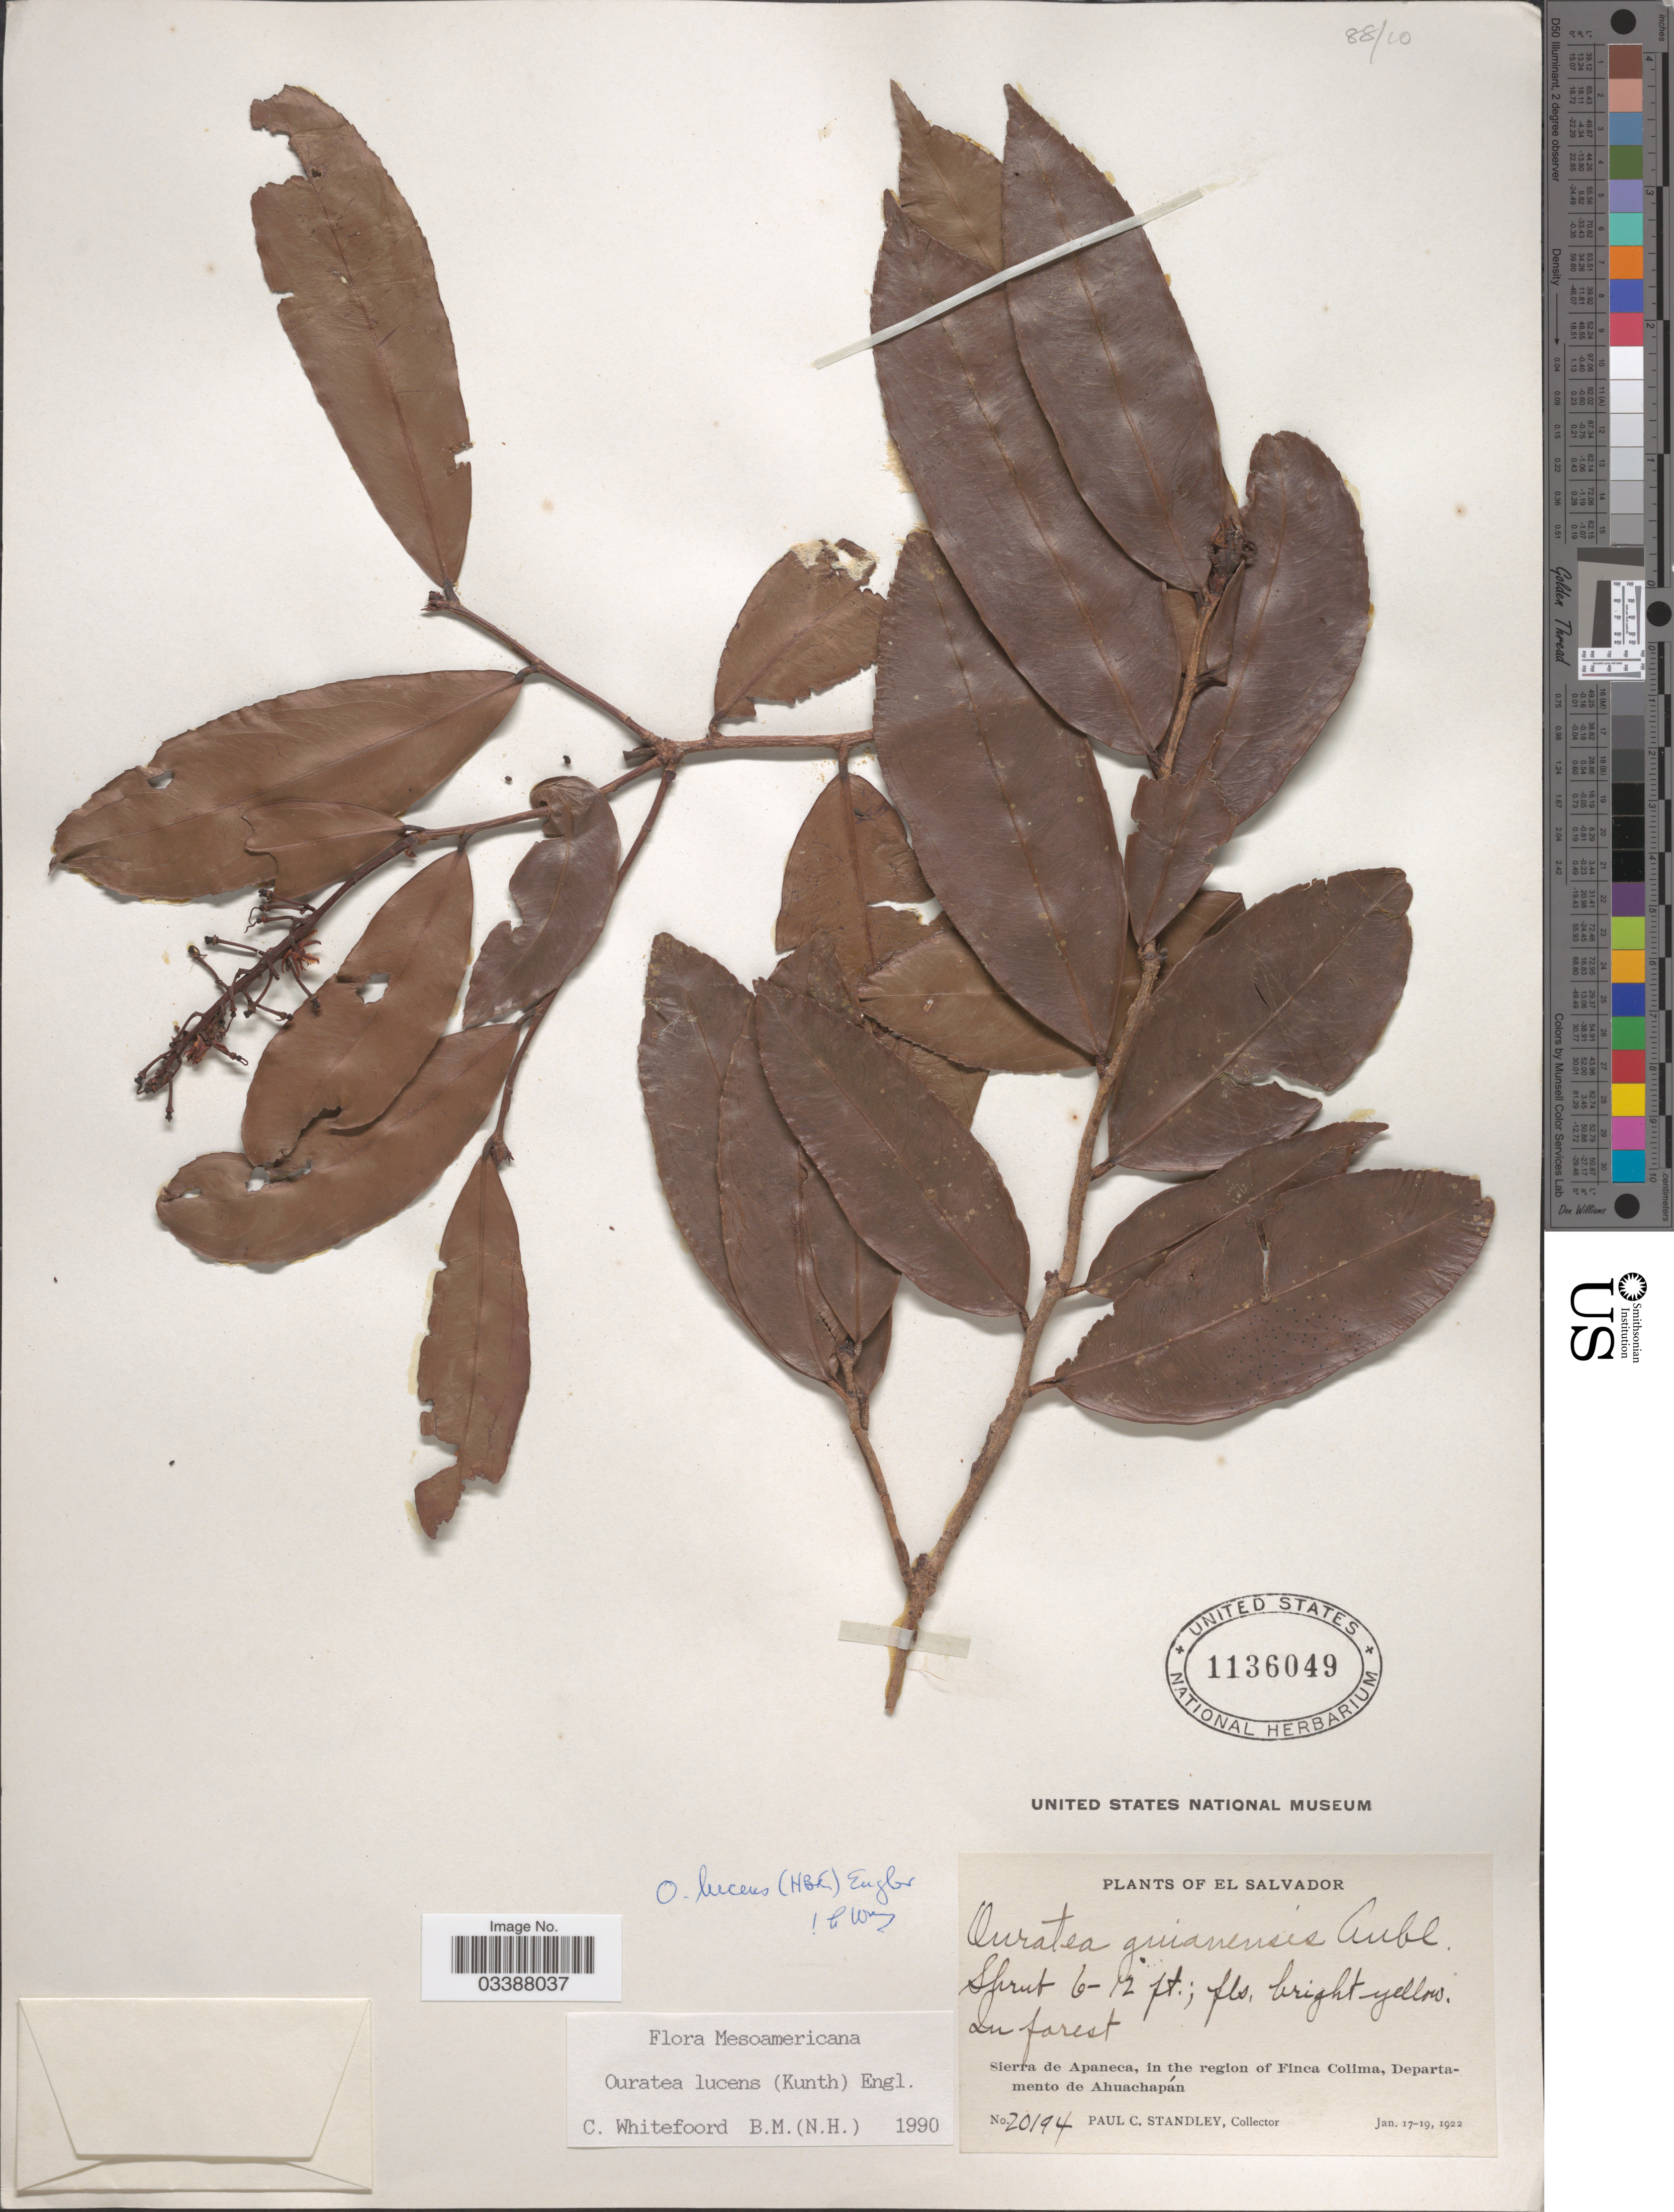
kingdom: Plantae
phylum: Tracheophyta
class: Magnoliopsida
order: Malpighiales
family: Ochnaceae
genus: Ouratea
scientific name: Ouratea lucens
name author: (Kunth) Engl.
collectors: P. C. Standley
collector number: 20194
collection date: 1922-01-17/1922-01-19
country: El Salvador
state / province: Ahuachapan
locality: Sierra de Apaneca, in the region of Finca Colima, Departamento de Ahuachapán.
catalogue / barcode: US 1136049